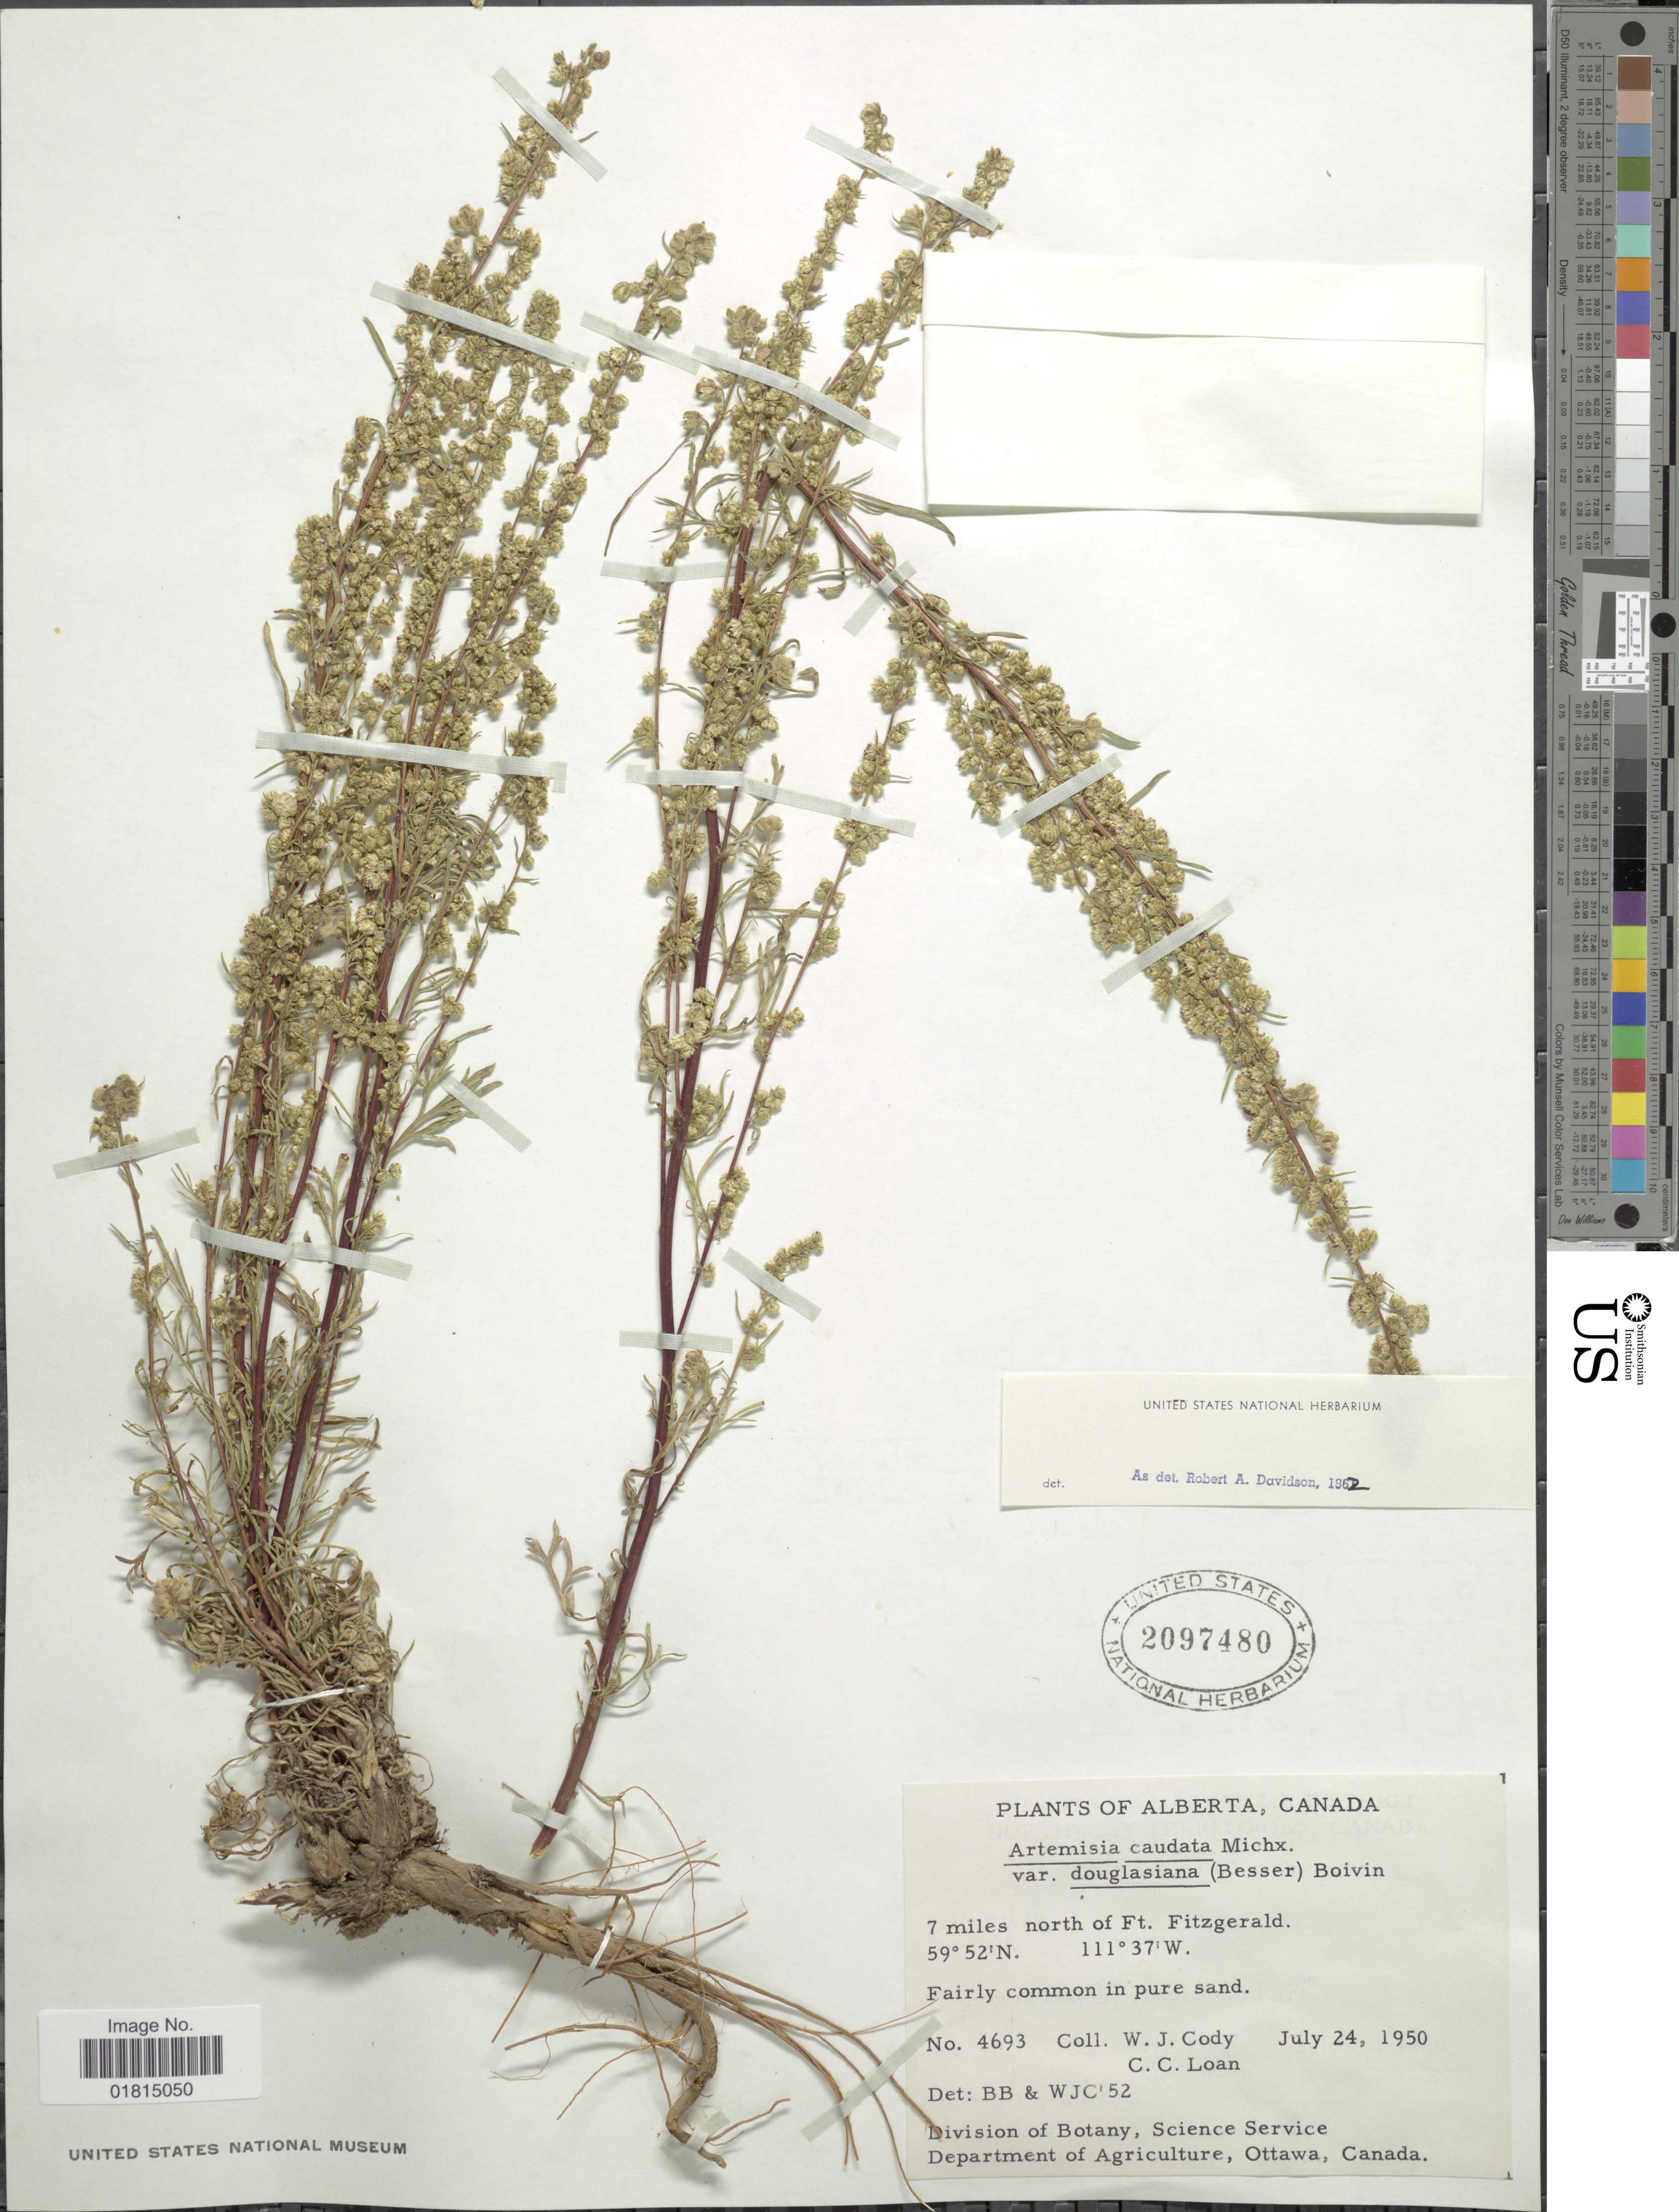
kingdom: Plantae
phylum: Tracheophyta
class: Magnoliopsida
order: Asterales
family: Asteraceae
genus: Artemisia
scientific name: Artemisia caudata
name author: Michx.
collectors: W. Cody & C. Loan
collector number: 4693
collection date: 1950-07-24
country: Canada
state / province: Alberta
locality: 7 miles north of Ft. Fitzgerald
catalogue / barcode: US 2097480